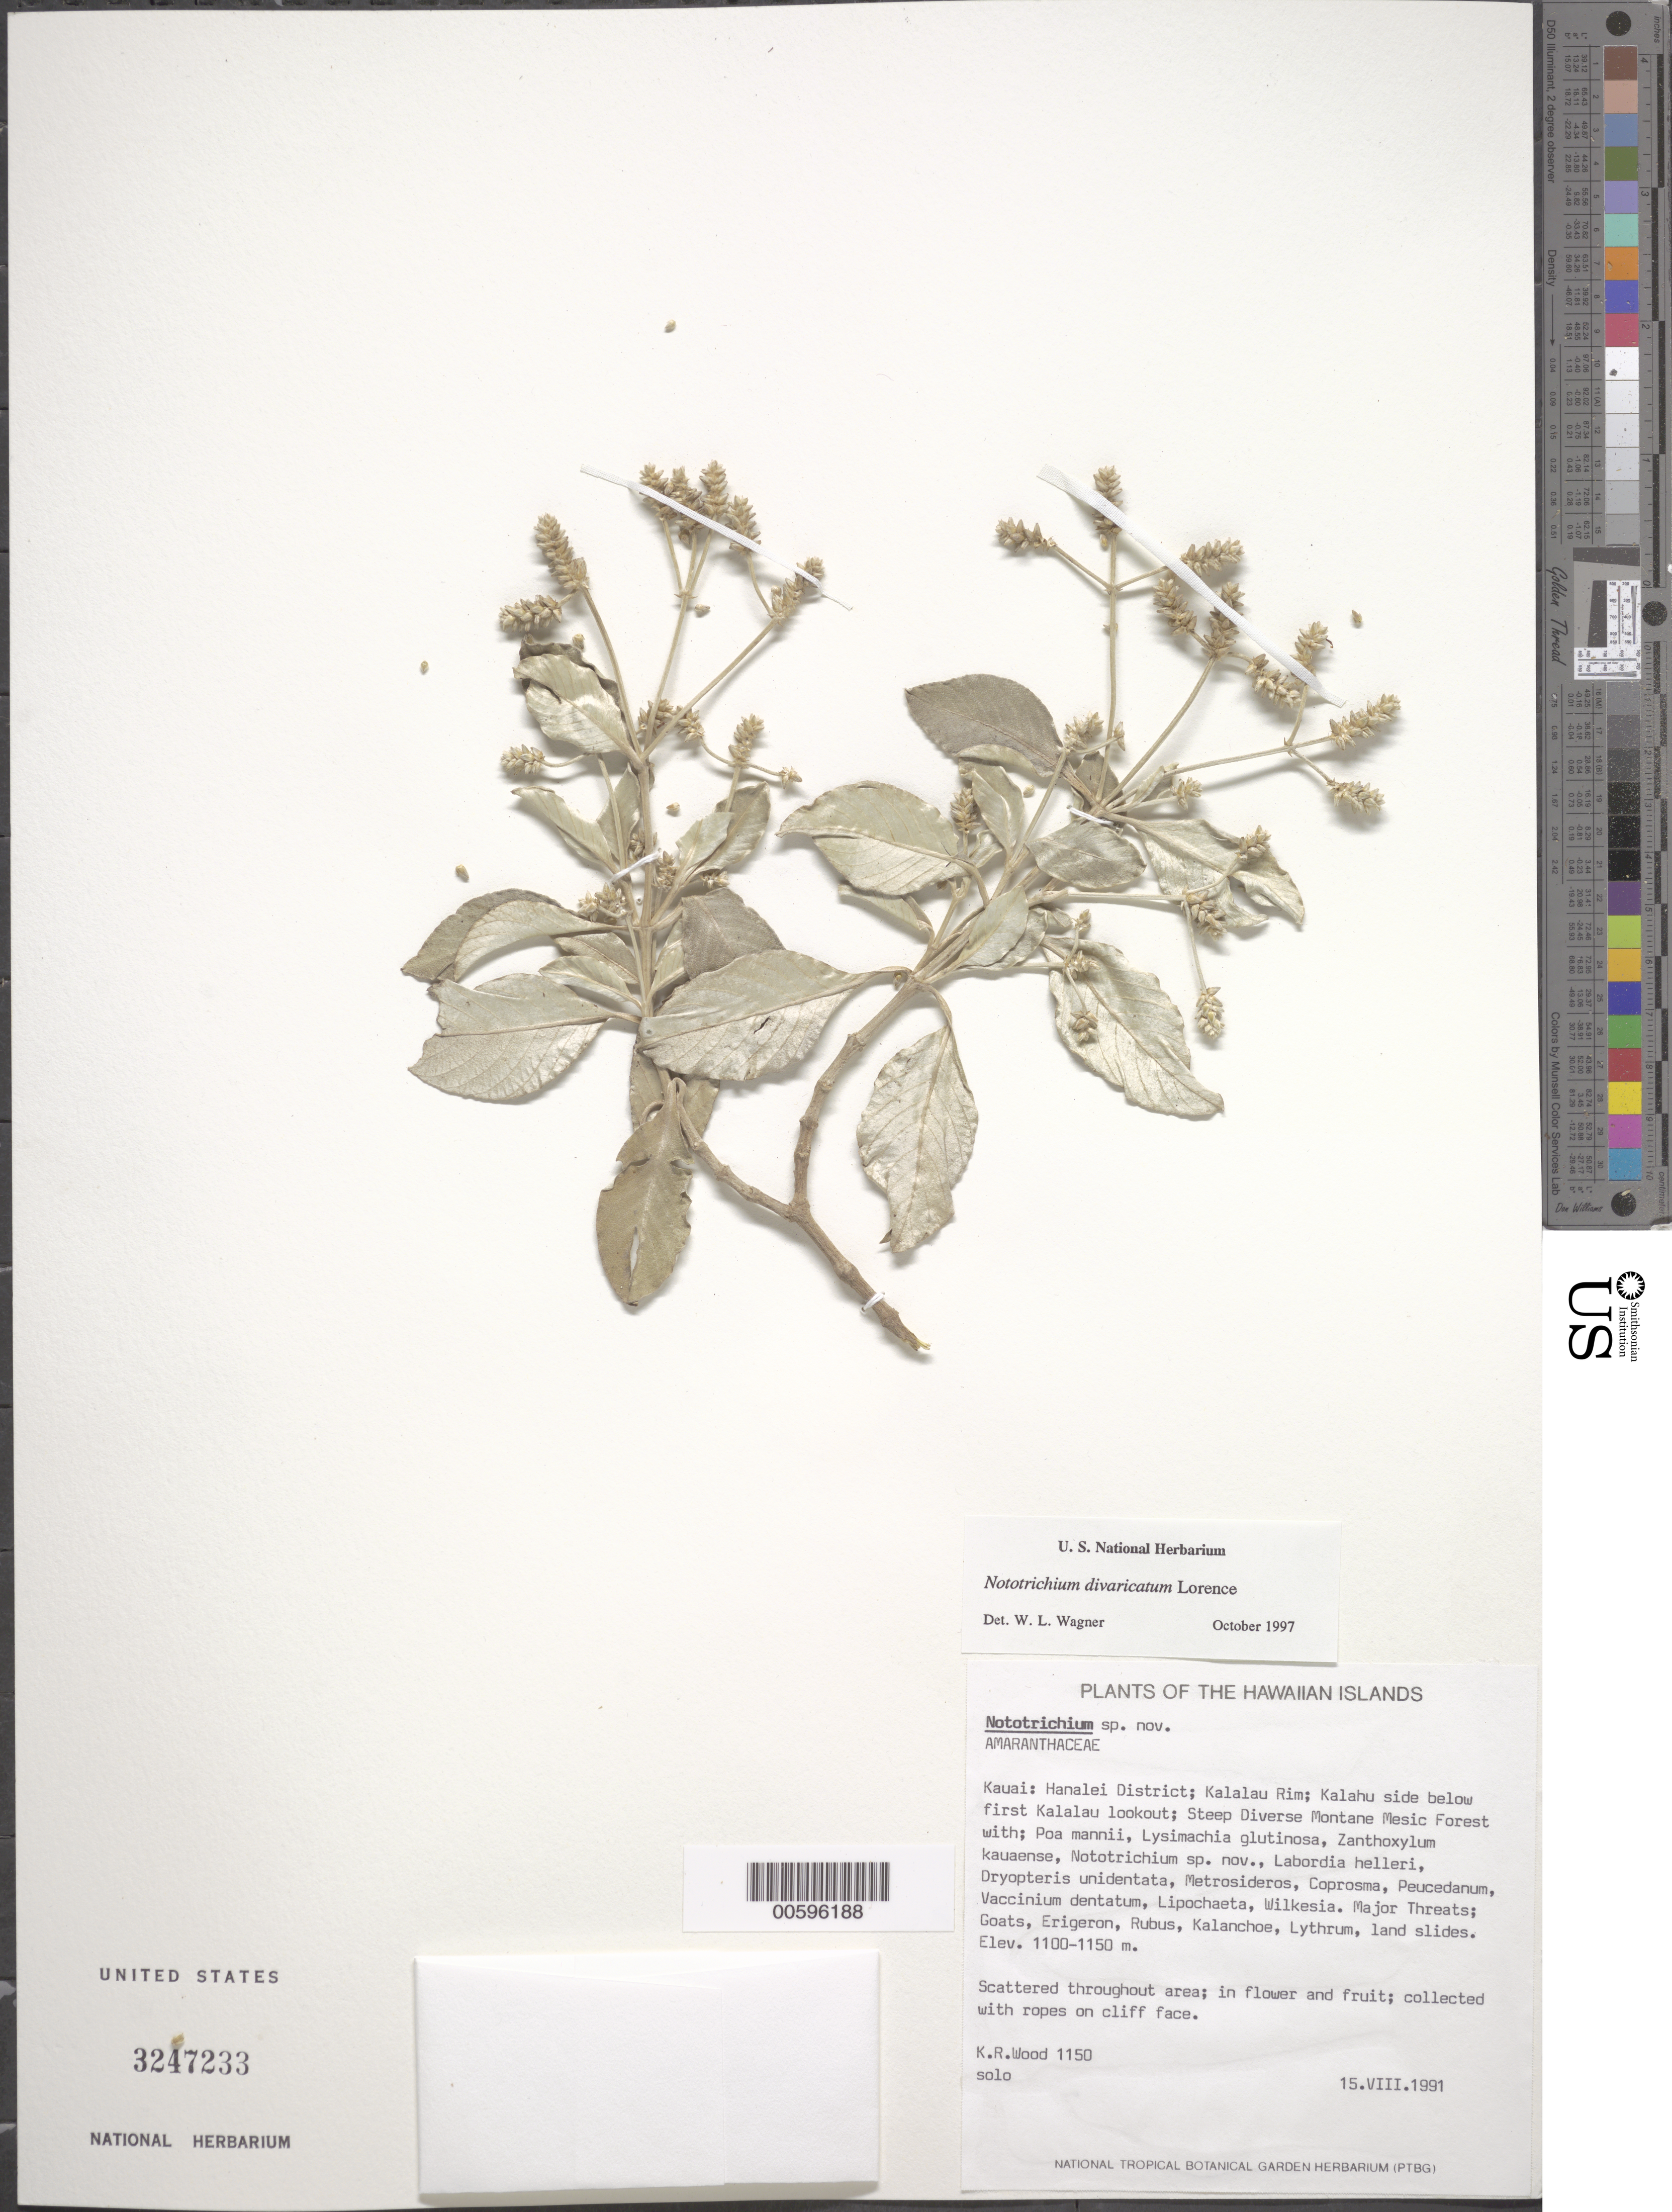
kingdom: Plantae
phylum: Tracheophyta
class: Magnoliopsida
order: Caryophyllales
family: Amaranthaceae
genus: Achyranthes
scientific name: Achyranthes divaricata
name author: (Lorence) Di Vincenzo et al.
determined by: Wagner, W. L., (BOT), Smithsonian Institution - National Museum of Natural History (UNITED STATES)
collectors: K. R. Wood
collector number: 1150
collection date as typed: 15 Aug 1991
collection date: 1991-08-15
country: United States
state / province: Hawaii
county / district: Kauai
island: Kaua'i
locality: Hanalei Dist; Kalalau Rim; Kalahu side below first Kalalau lookout.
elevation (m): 1100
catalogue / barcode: US 3247233